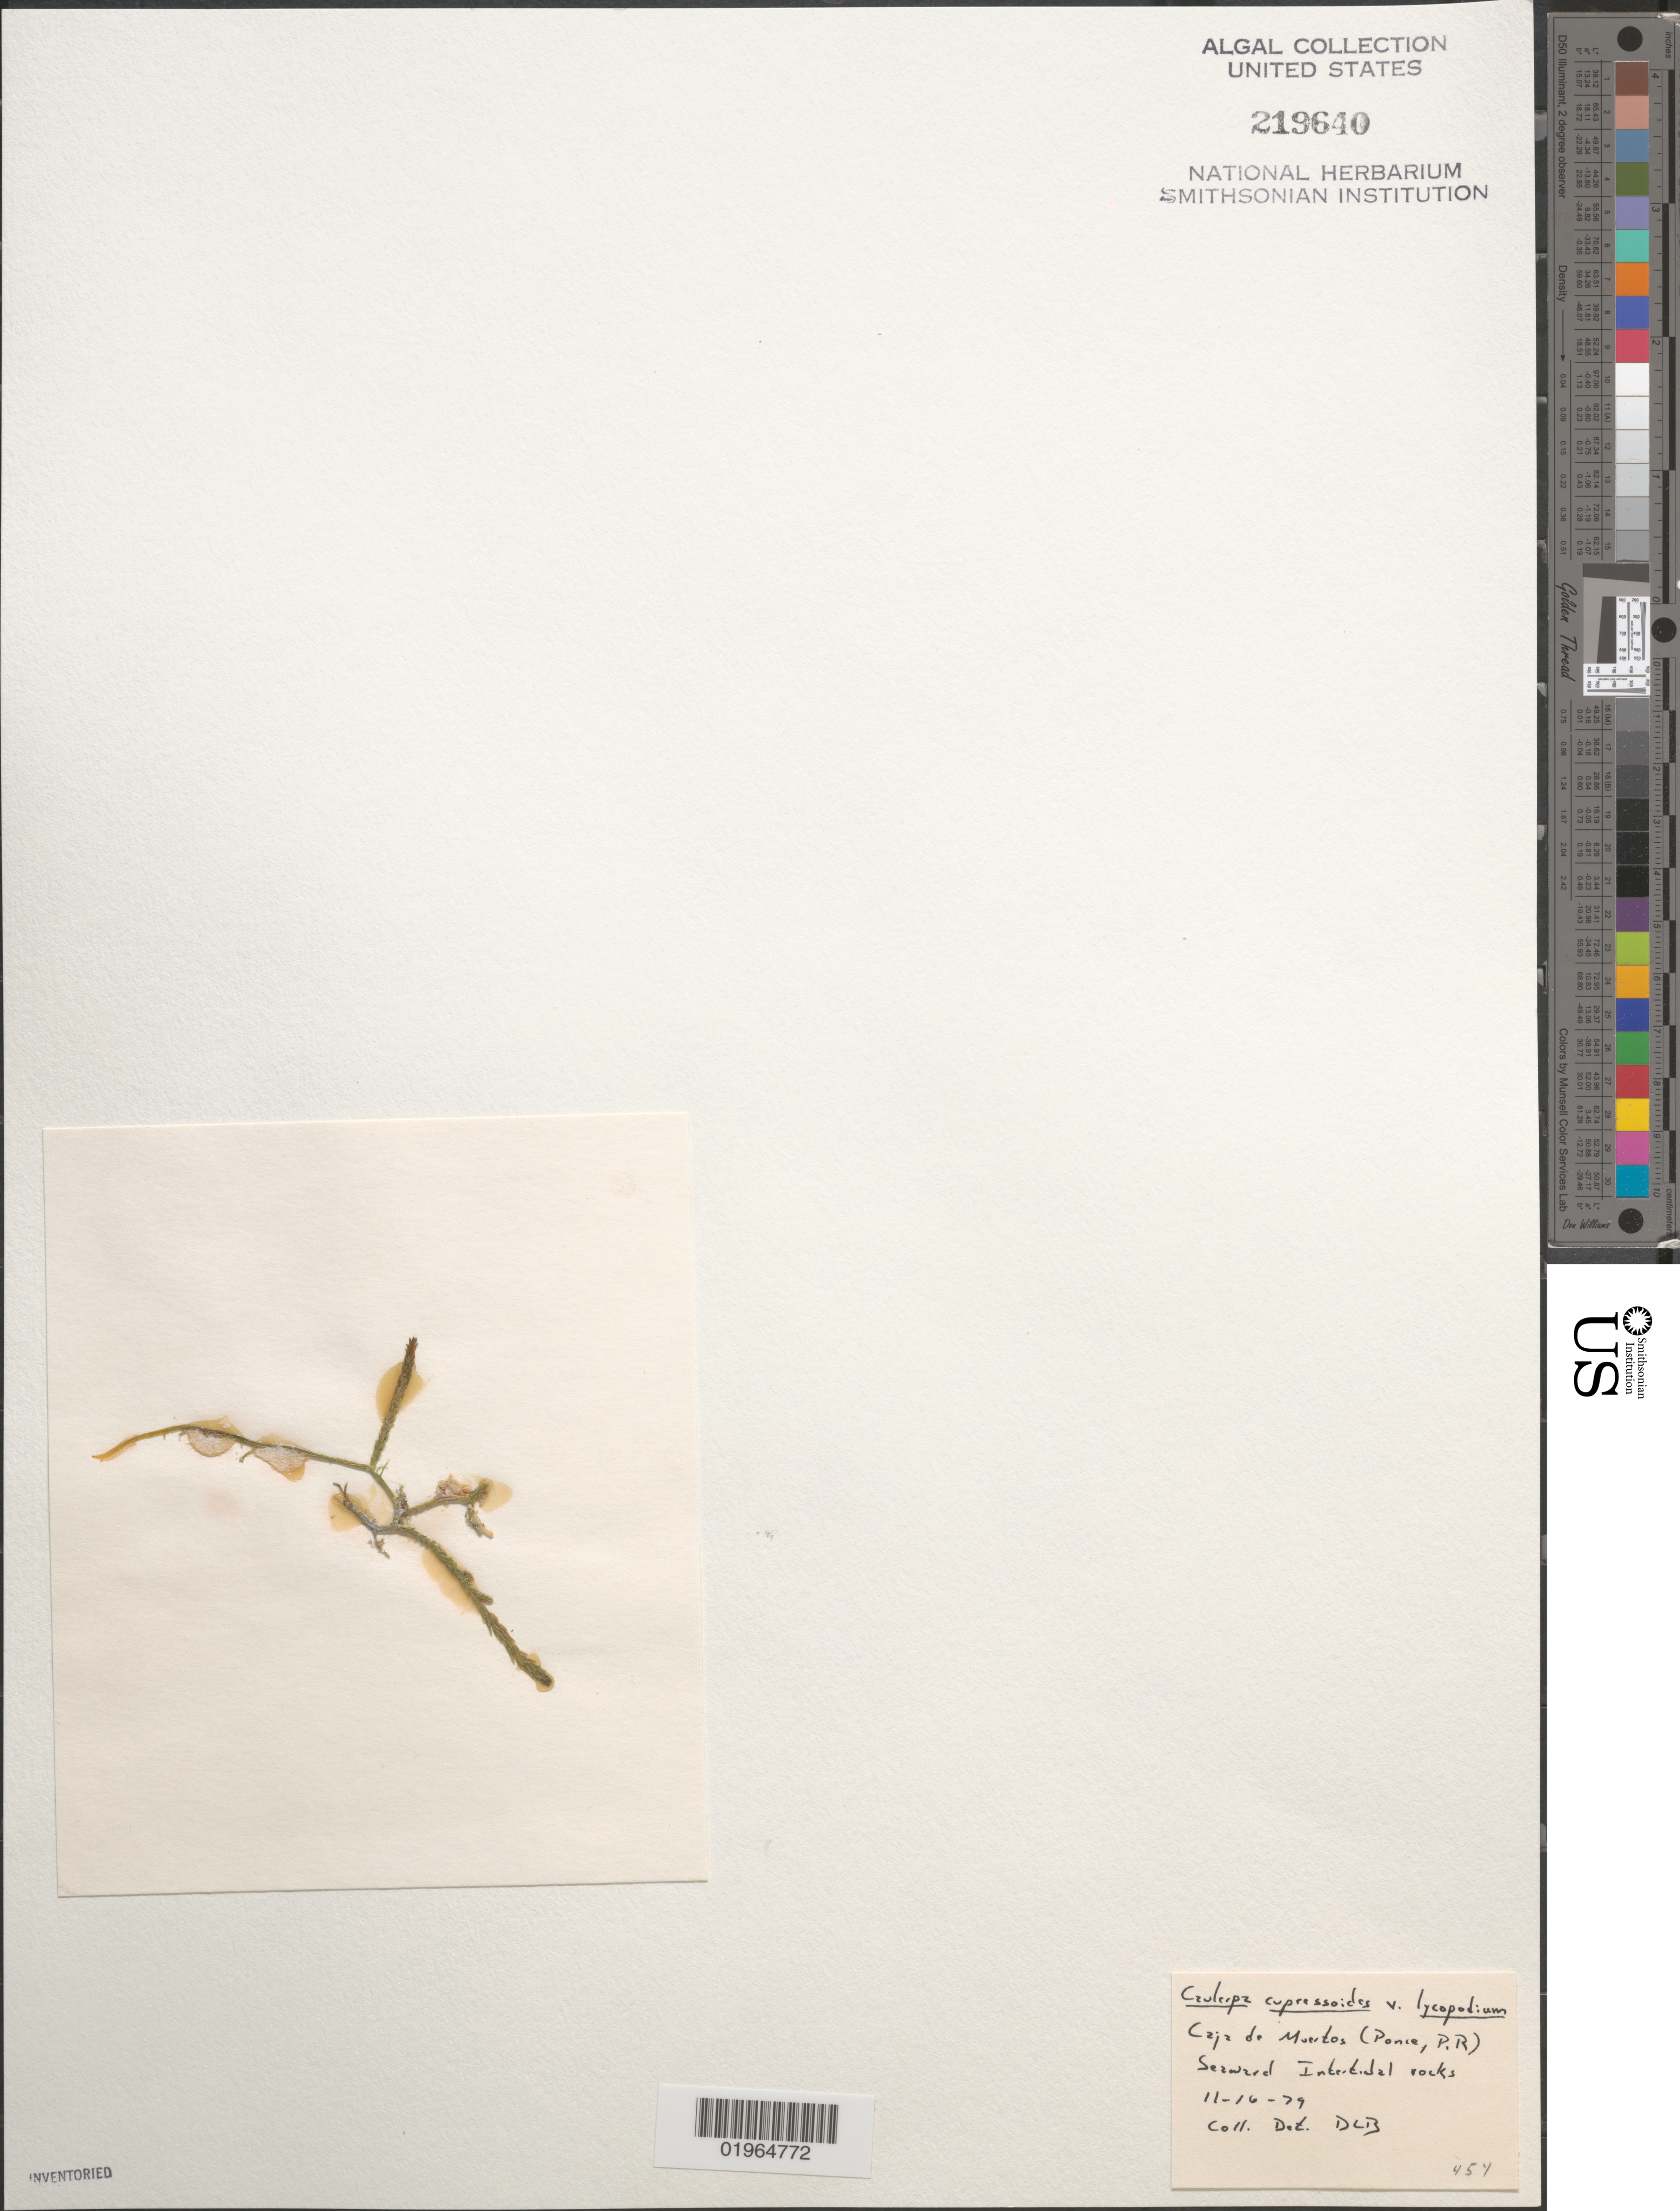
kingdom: Plantae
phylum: Chlorophyta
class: Ulvophyceae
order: Bryopsidales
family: Caulerpaceae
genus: Caulerpa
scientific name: Caulerpa cupressoides var. lycopodium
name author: Weber Bosse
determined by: Ballantine, D. L.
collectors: D.L. Ballantine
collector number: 454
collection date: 1979-11-16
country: Puerto Rico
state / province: Ponce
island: Isla Caja de Muertos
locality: Seaward intertidal rocks.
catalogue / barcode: US 219640